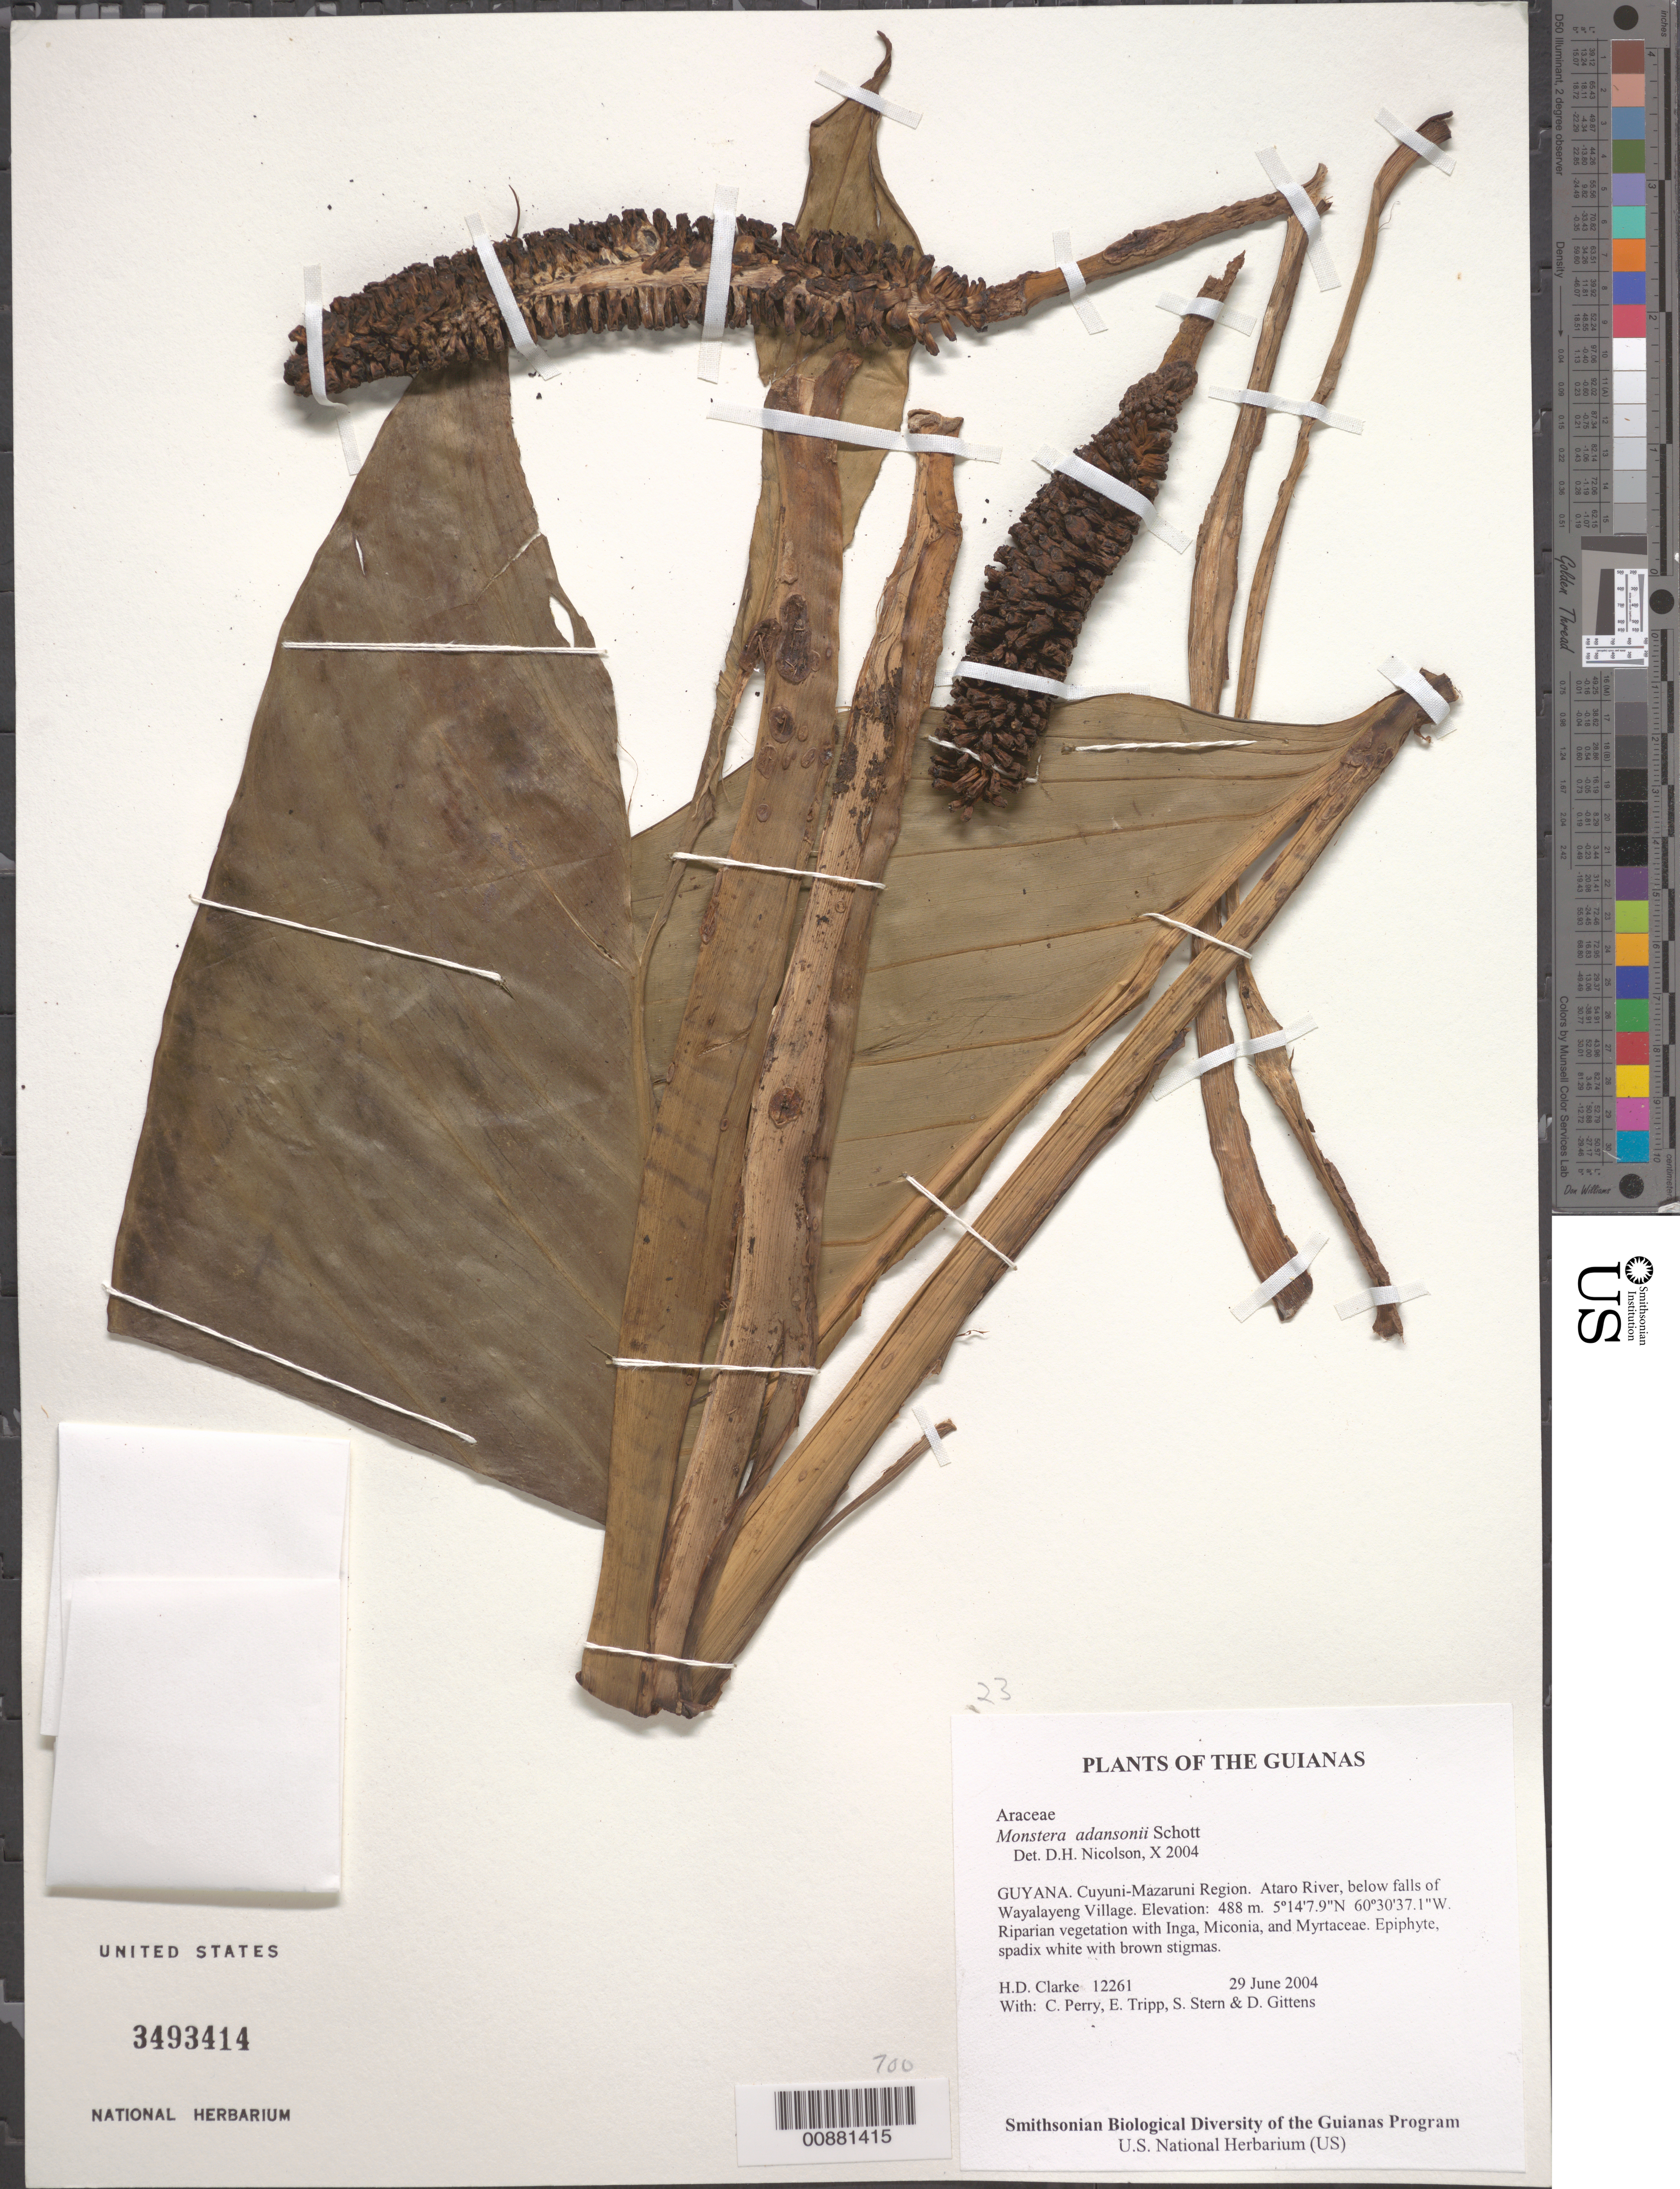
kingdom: Plantae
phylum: Tracheophyta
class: Liliopsida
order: Alismatales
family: Araceae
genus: Monstera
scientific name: Monstera adansonii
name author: Schott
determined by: Nicolson, Dan H.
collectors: H. D. Clarke, C. Perry, E. Tripp, S. R. Stern & D. Gittens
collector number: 12261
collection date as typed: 29 June 2004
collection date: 2004-06-29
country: Guyana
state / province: Cuyuni-Mazaruni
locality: Ataro River, below falls of Wayalayeng Village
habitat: Riparian vegetation with Inga, Miconia, and Myrtaceae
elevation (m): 488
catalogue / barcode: US 3493414